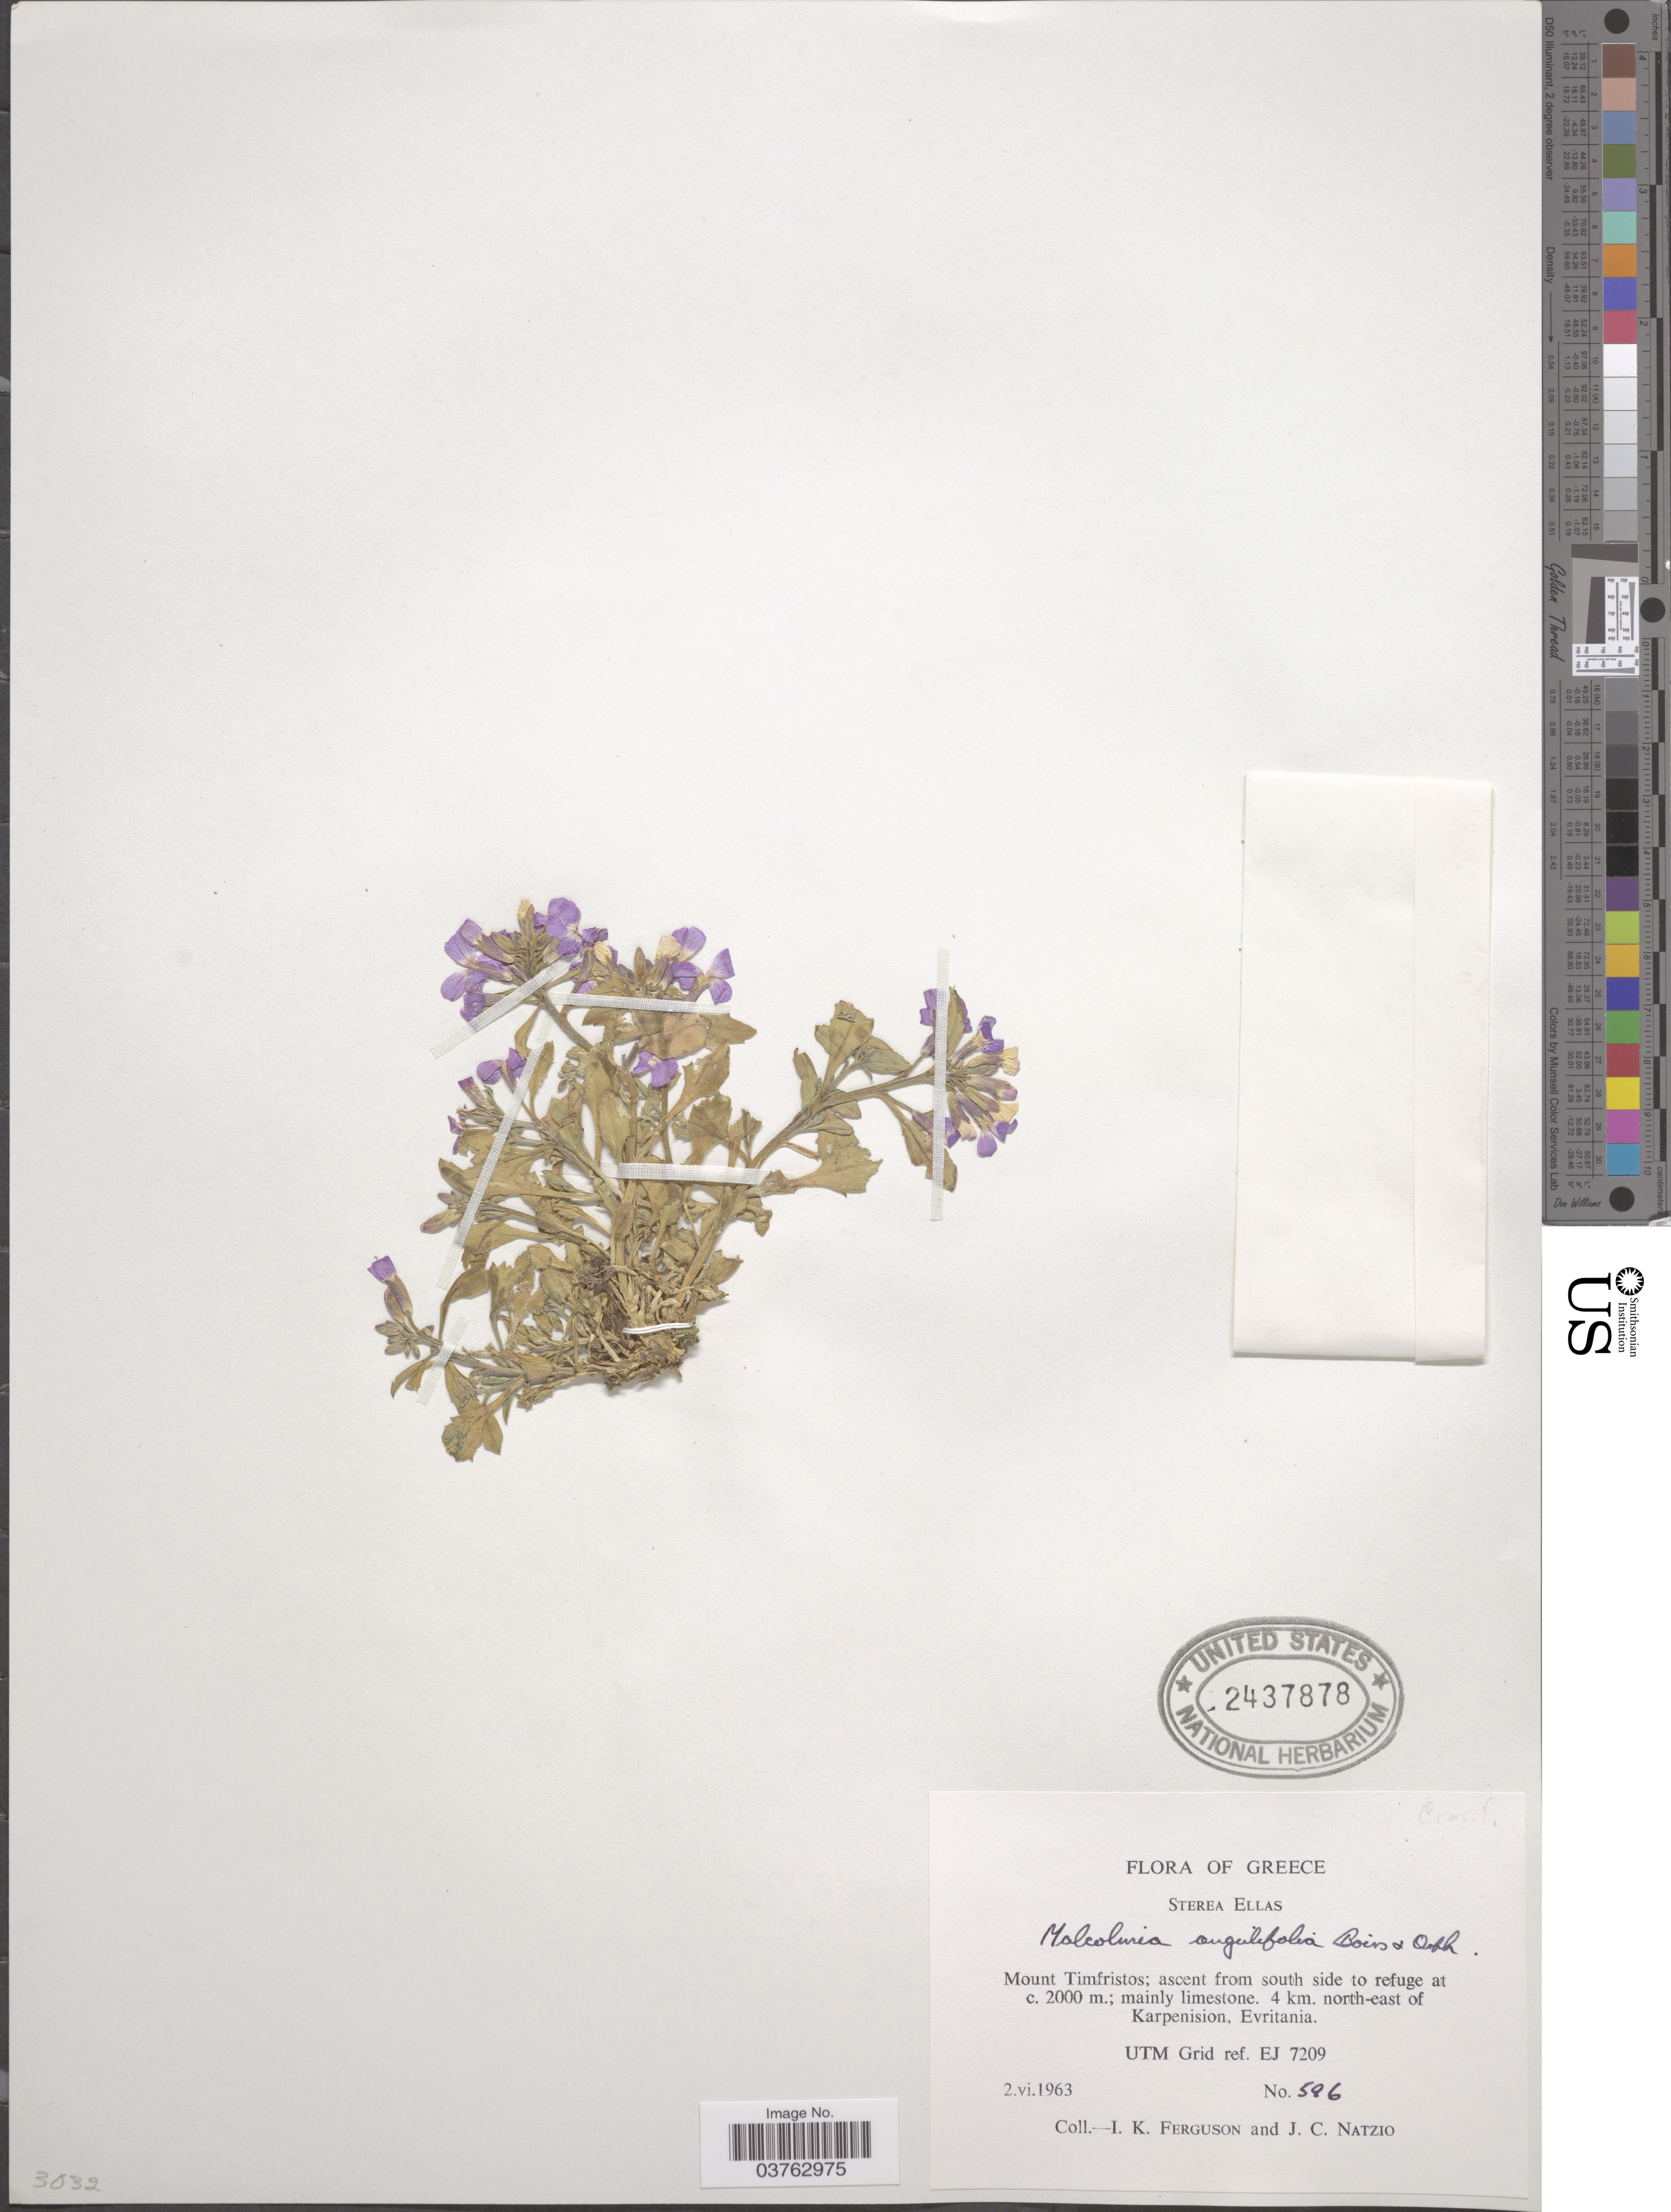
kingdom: Plantae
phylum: Tracheophyta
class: Magnoliopsida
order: Brassicales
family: Brassicaceae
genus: Malcolmia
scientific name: Malcolmia angulifolia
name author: Boiss. & Orph.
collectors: I. K. Ferguson & J. Natzio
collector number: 596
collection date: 1963-06-02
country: Greece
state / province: Central Greece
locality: Sterea Ellas. Mount Timfristos; ascent from south side to refuge. 4 km. north-east of Karpenision, Evritania. UTM Grid ref. EJ 7209.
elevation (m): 2000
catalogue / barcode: US 2437878